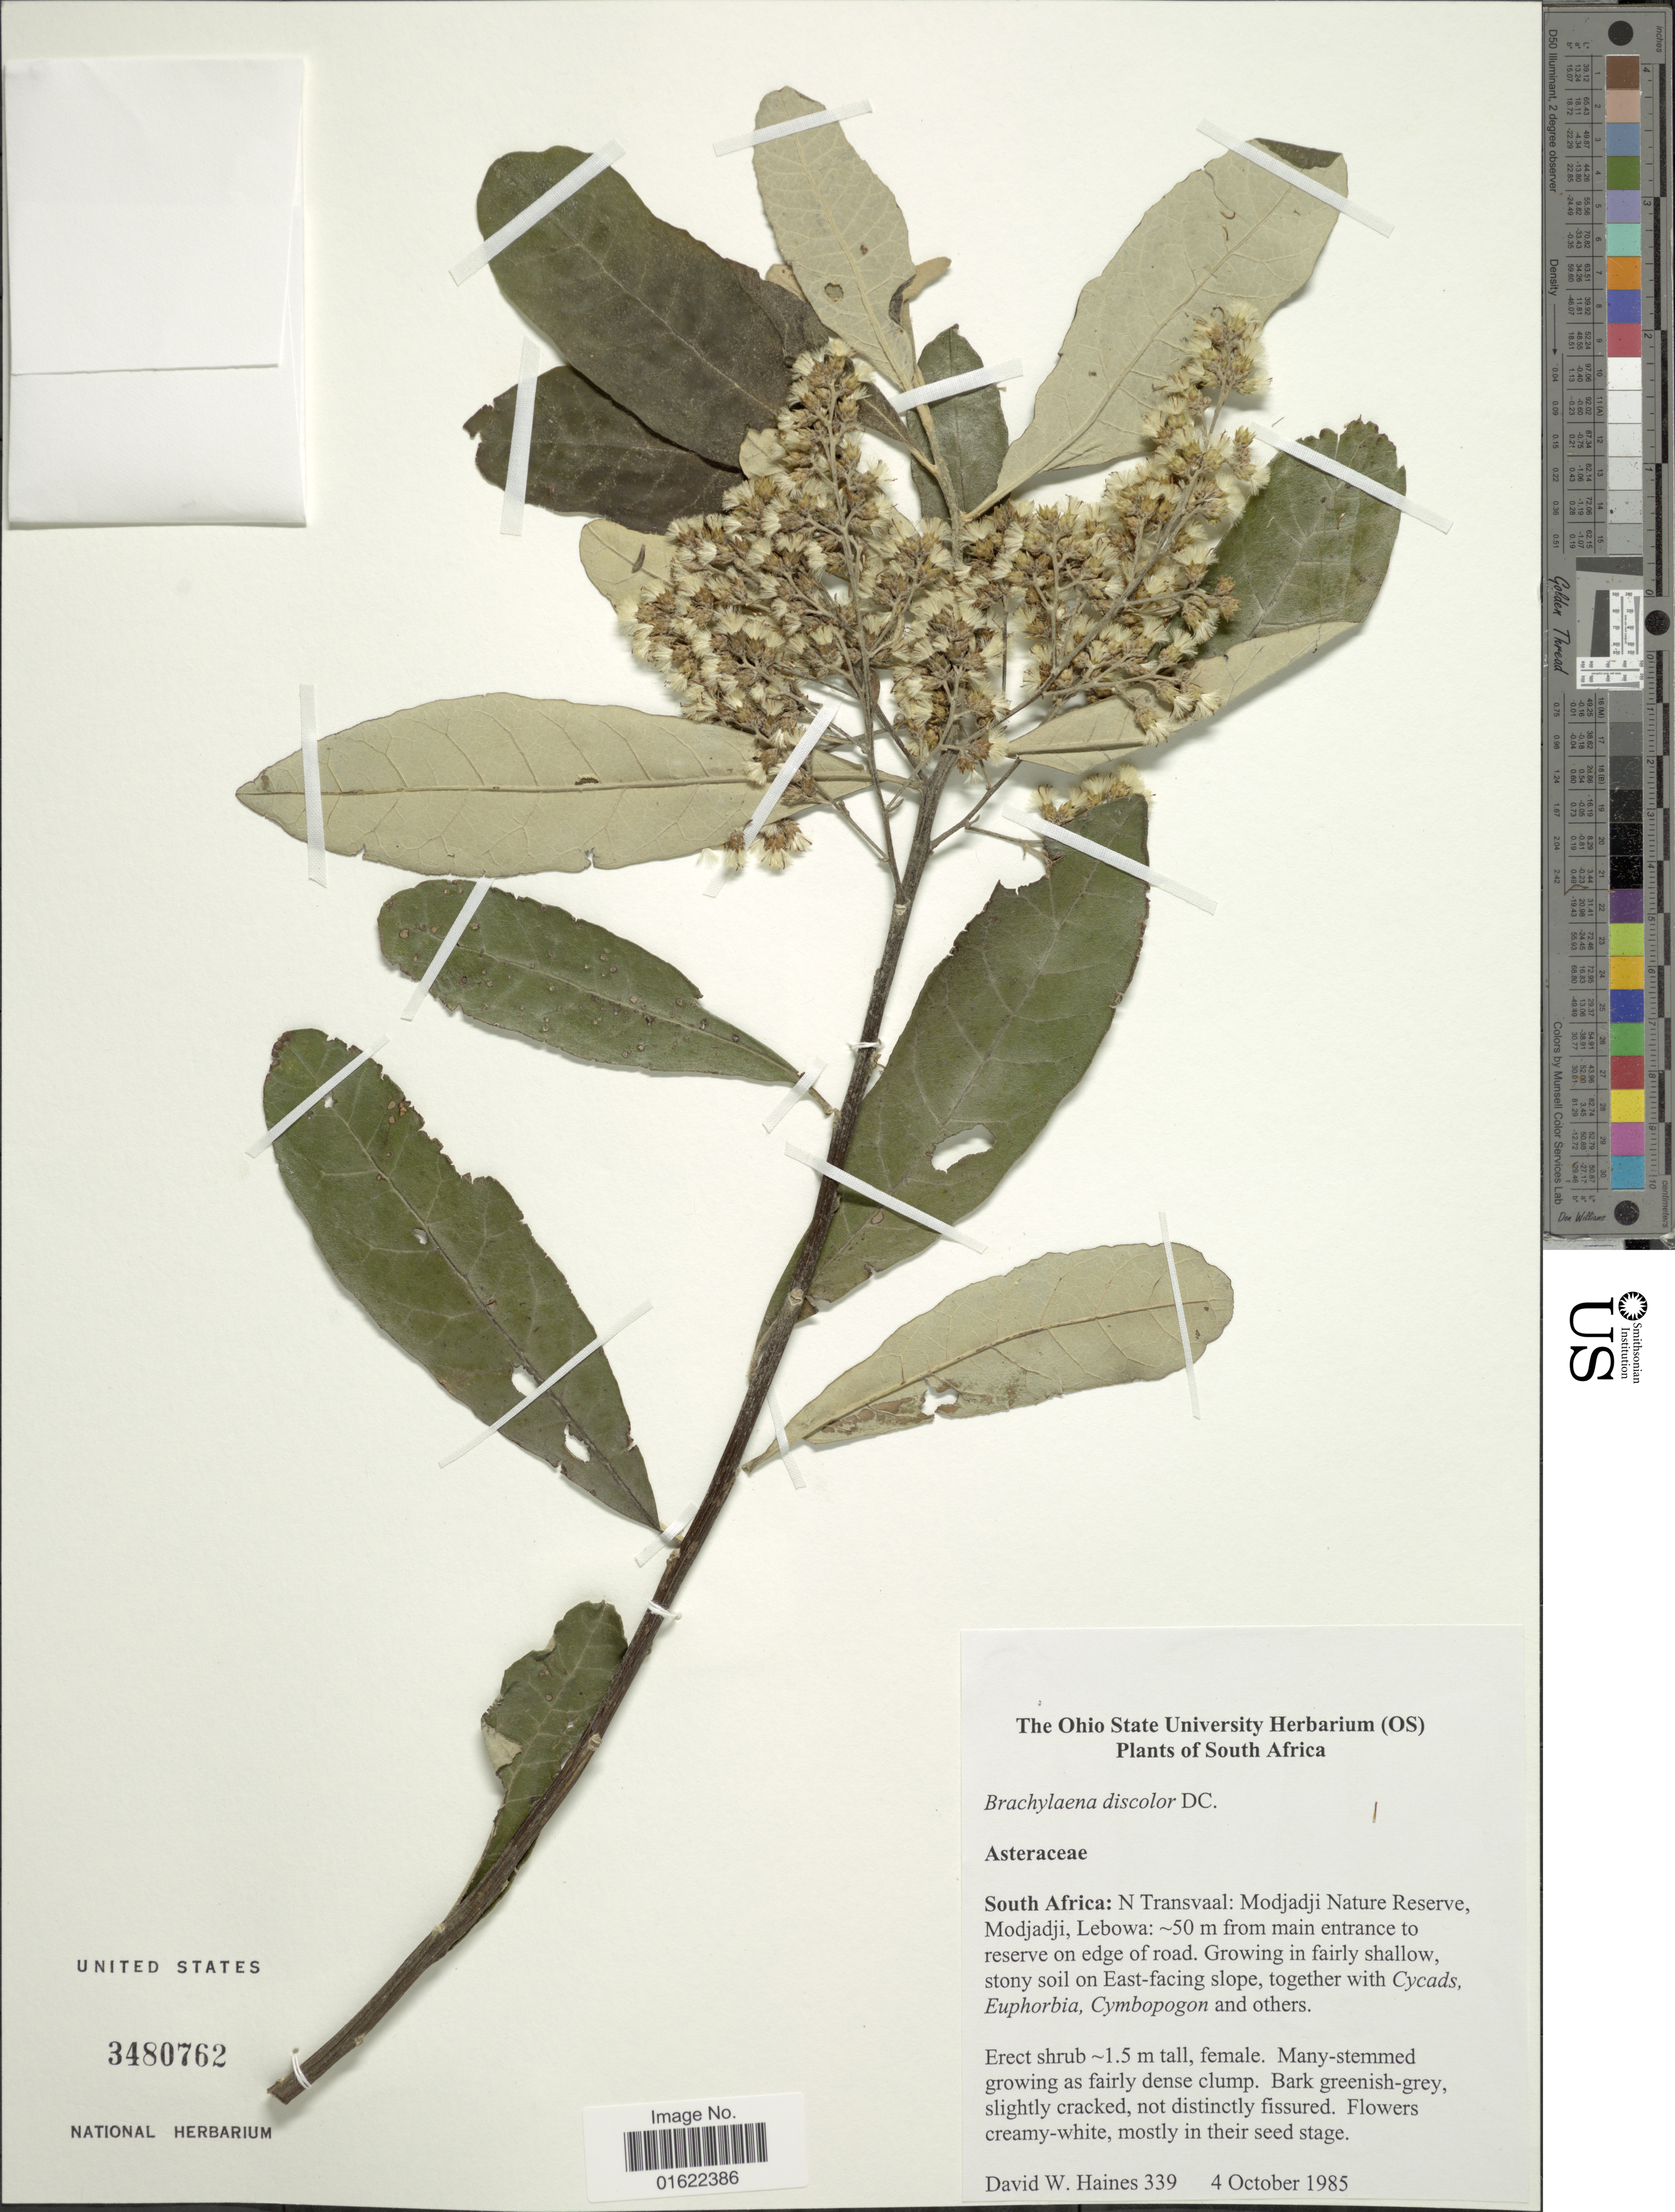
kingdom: Plantae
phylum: Tracheophyta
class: Magnoliopsida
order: Asterales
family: Asteraceae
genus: Brachylaena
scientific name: Brachylaena discolor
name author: DC.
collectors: D. Haines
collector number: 339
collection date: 1985-10-04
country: South Africa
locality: N Transvaal: Modjadji Nature Reserve, Modjadji, Lebowa: 50 m from main entrance to reserve on edge of road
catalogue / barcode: US 3480762